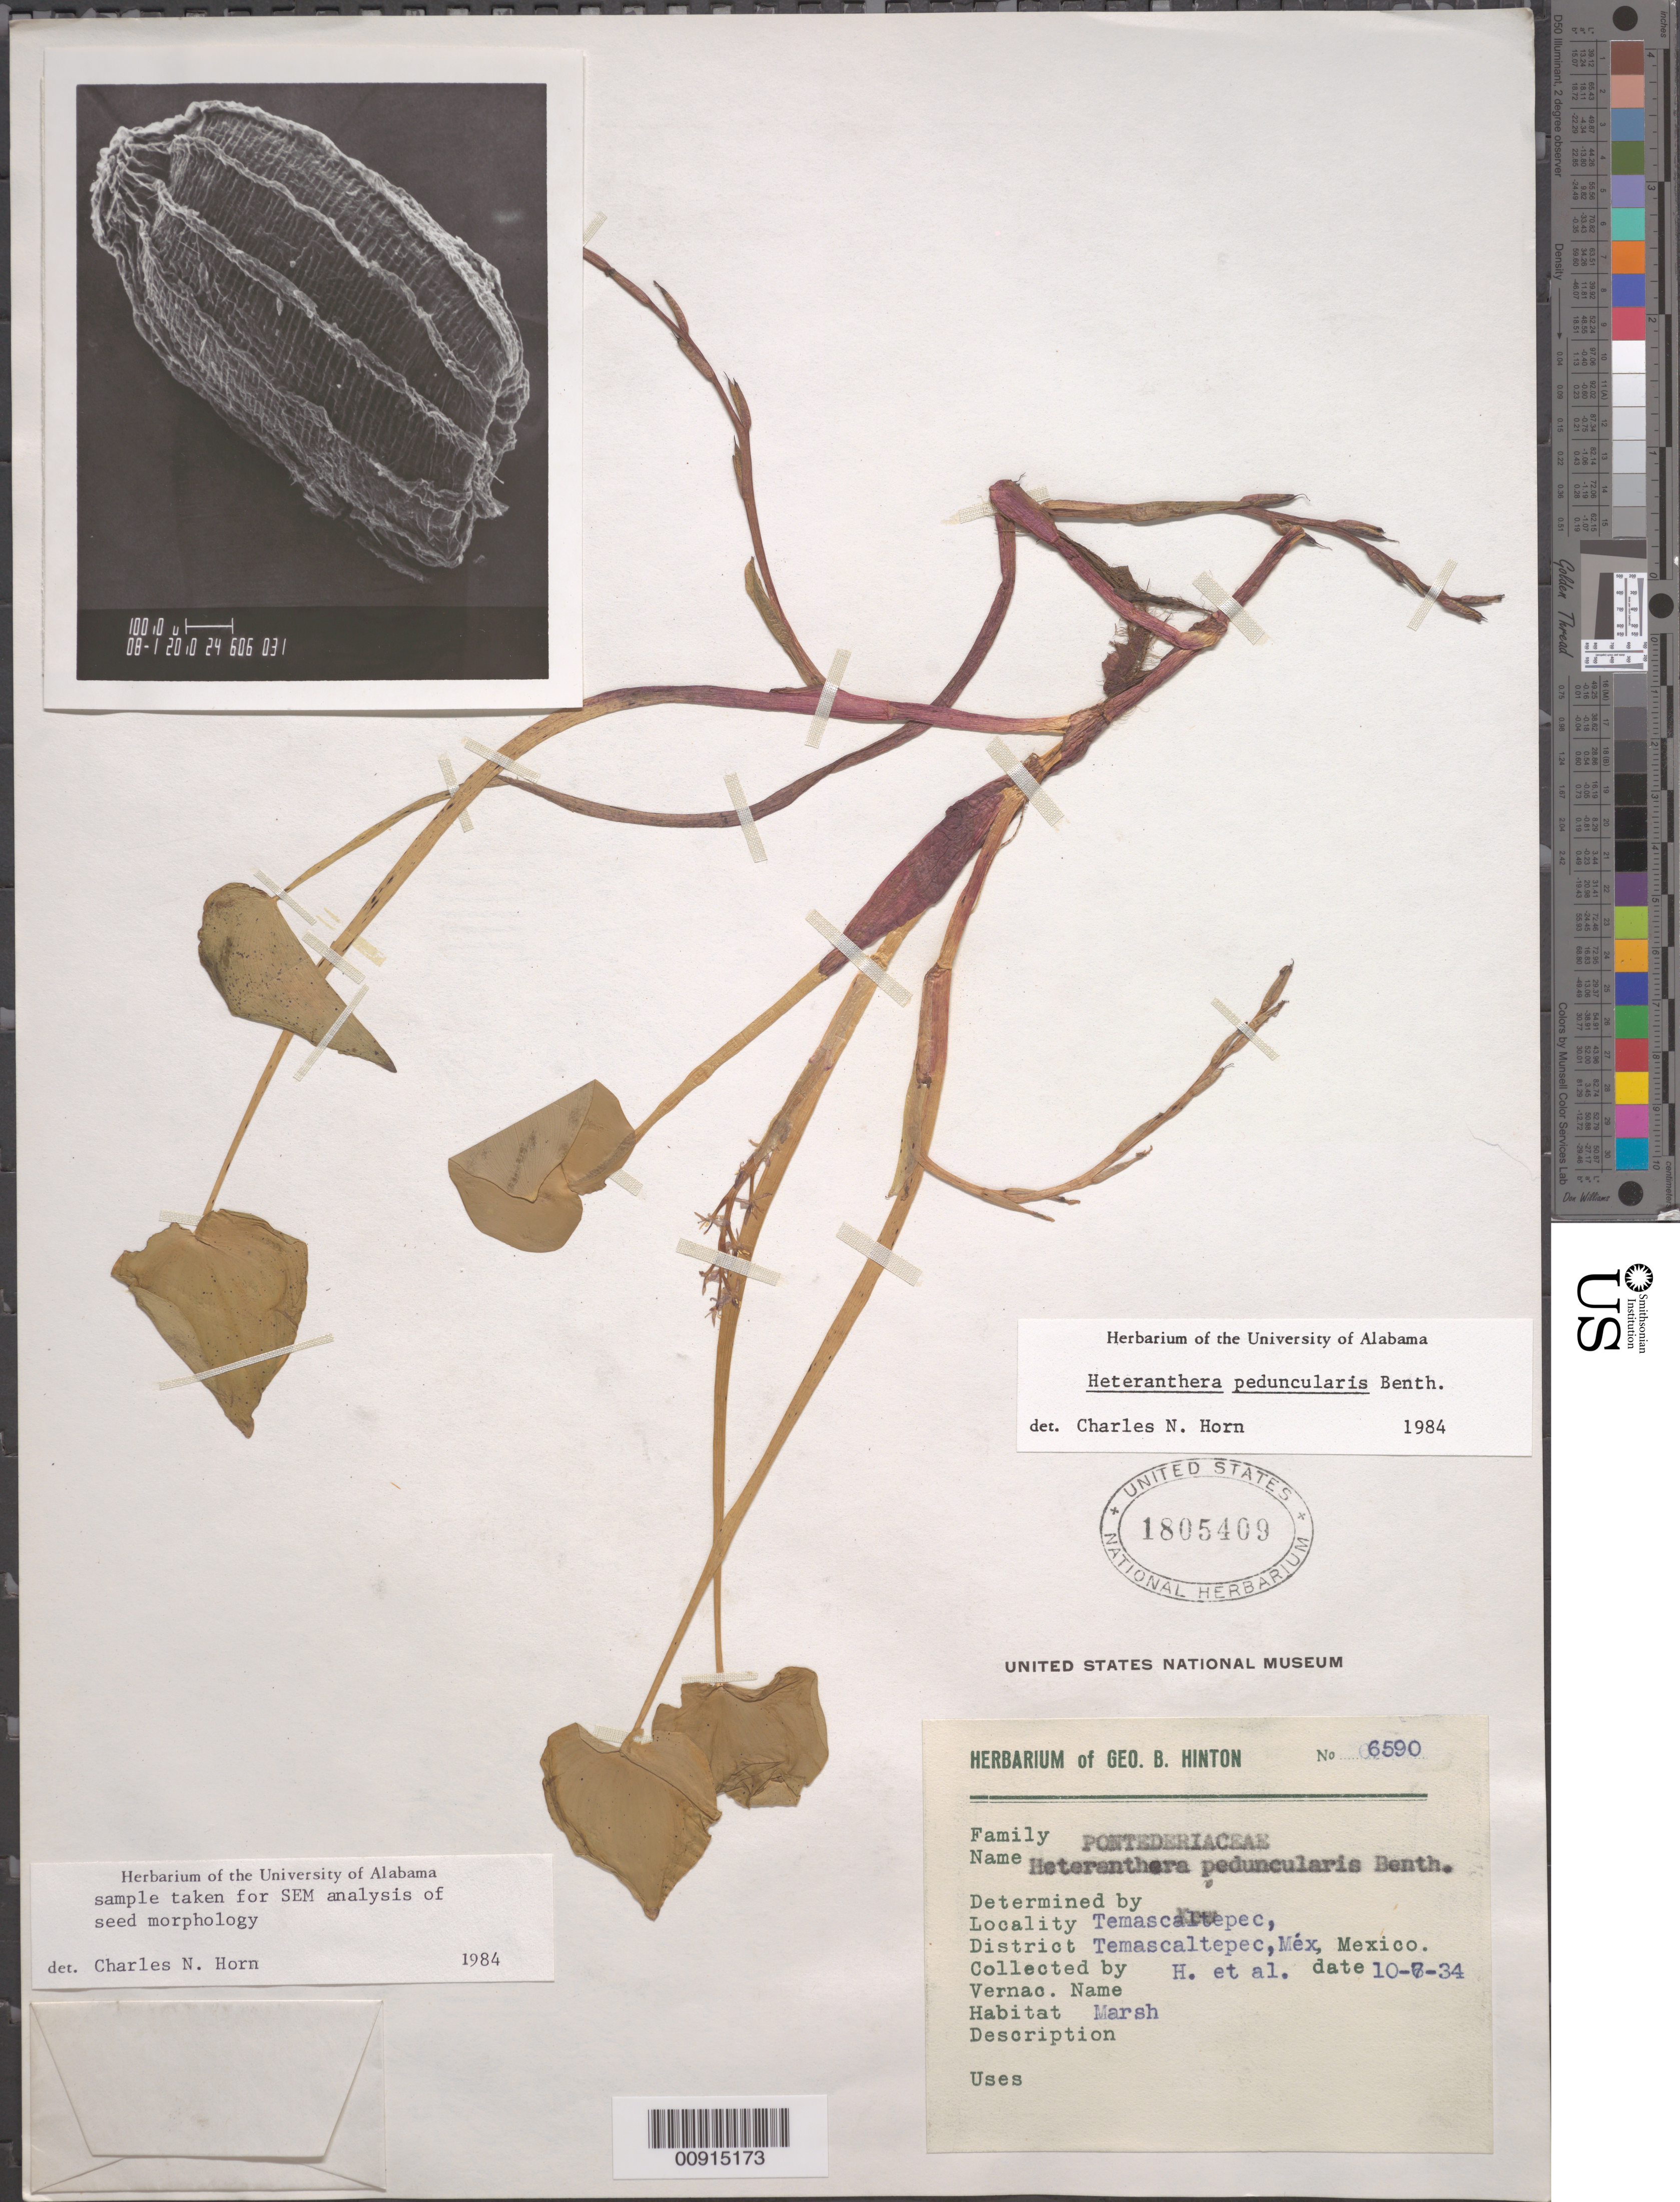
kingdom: Plantae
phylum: Tracheophyta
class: Liliopsida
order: Commelinales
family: Pontederiaceae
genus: Heteranthera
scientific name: Heteranthera peduncularis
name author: Benth.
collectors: G. B. Hinton & et al.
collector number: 6590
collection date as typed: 07 Oct 1934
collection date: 1934-10-07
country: Mexico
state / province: México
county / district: Temascaltepec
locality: Temascaltepec, District of Temascaltepec, State of Mexico.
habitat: Marsh.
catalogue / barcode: US 1805409